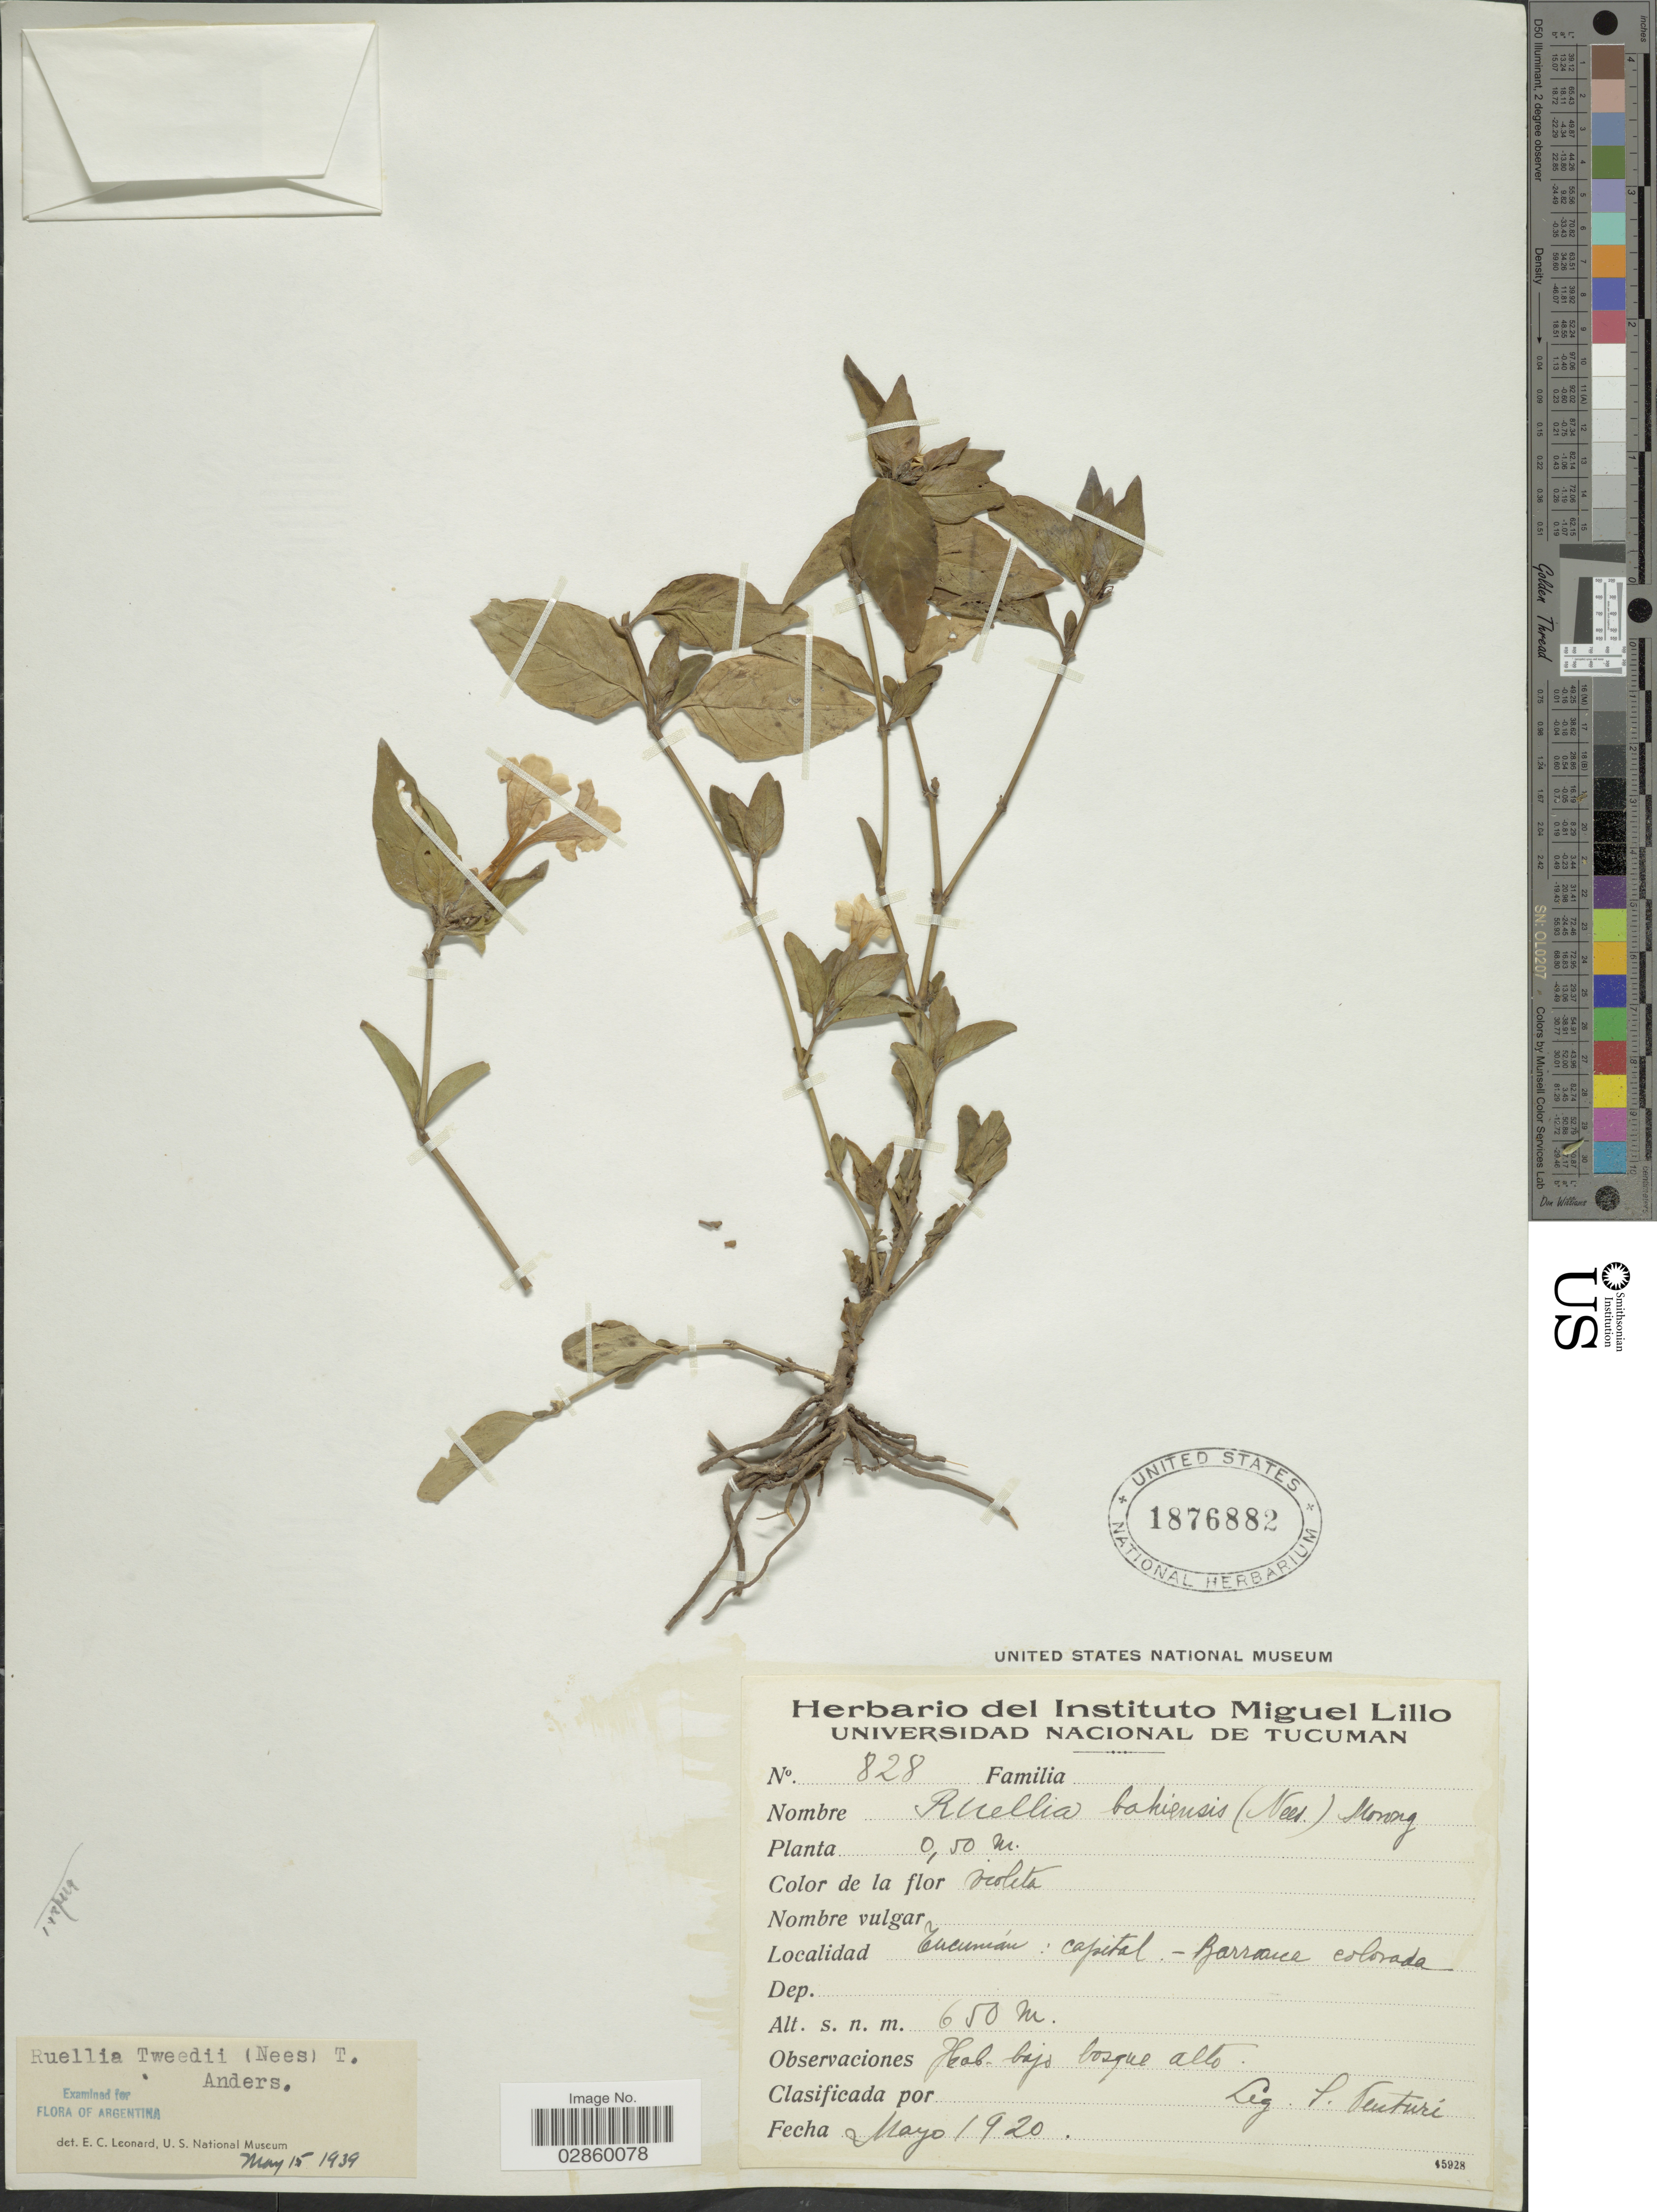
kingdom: Plantae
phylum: Tracheophyta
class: Magnoliopsida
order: Lamiales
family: Acanthaceae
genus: Ruellia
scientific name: Ruellia erythropus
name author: (Nees) Lindau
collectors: S. Venturi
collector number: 828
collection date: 1920-05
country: Argentina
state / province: Tucuman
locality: Tucumán: Capital - Barranca colorada.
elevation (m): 650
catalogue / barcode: US 1876882